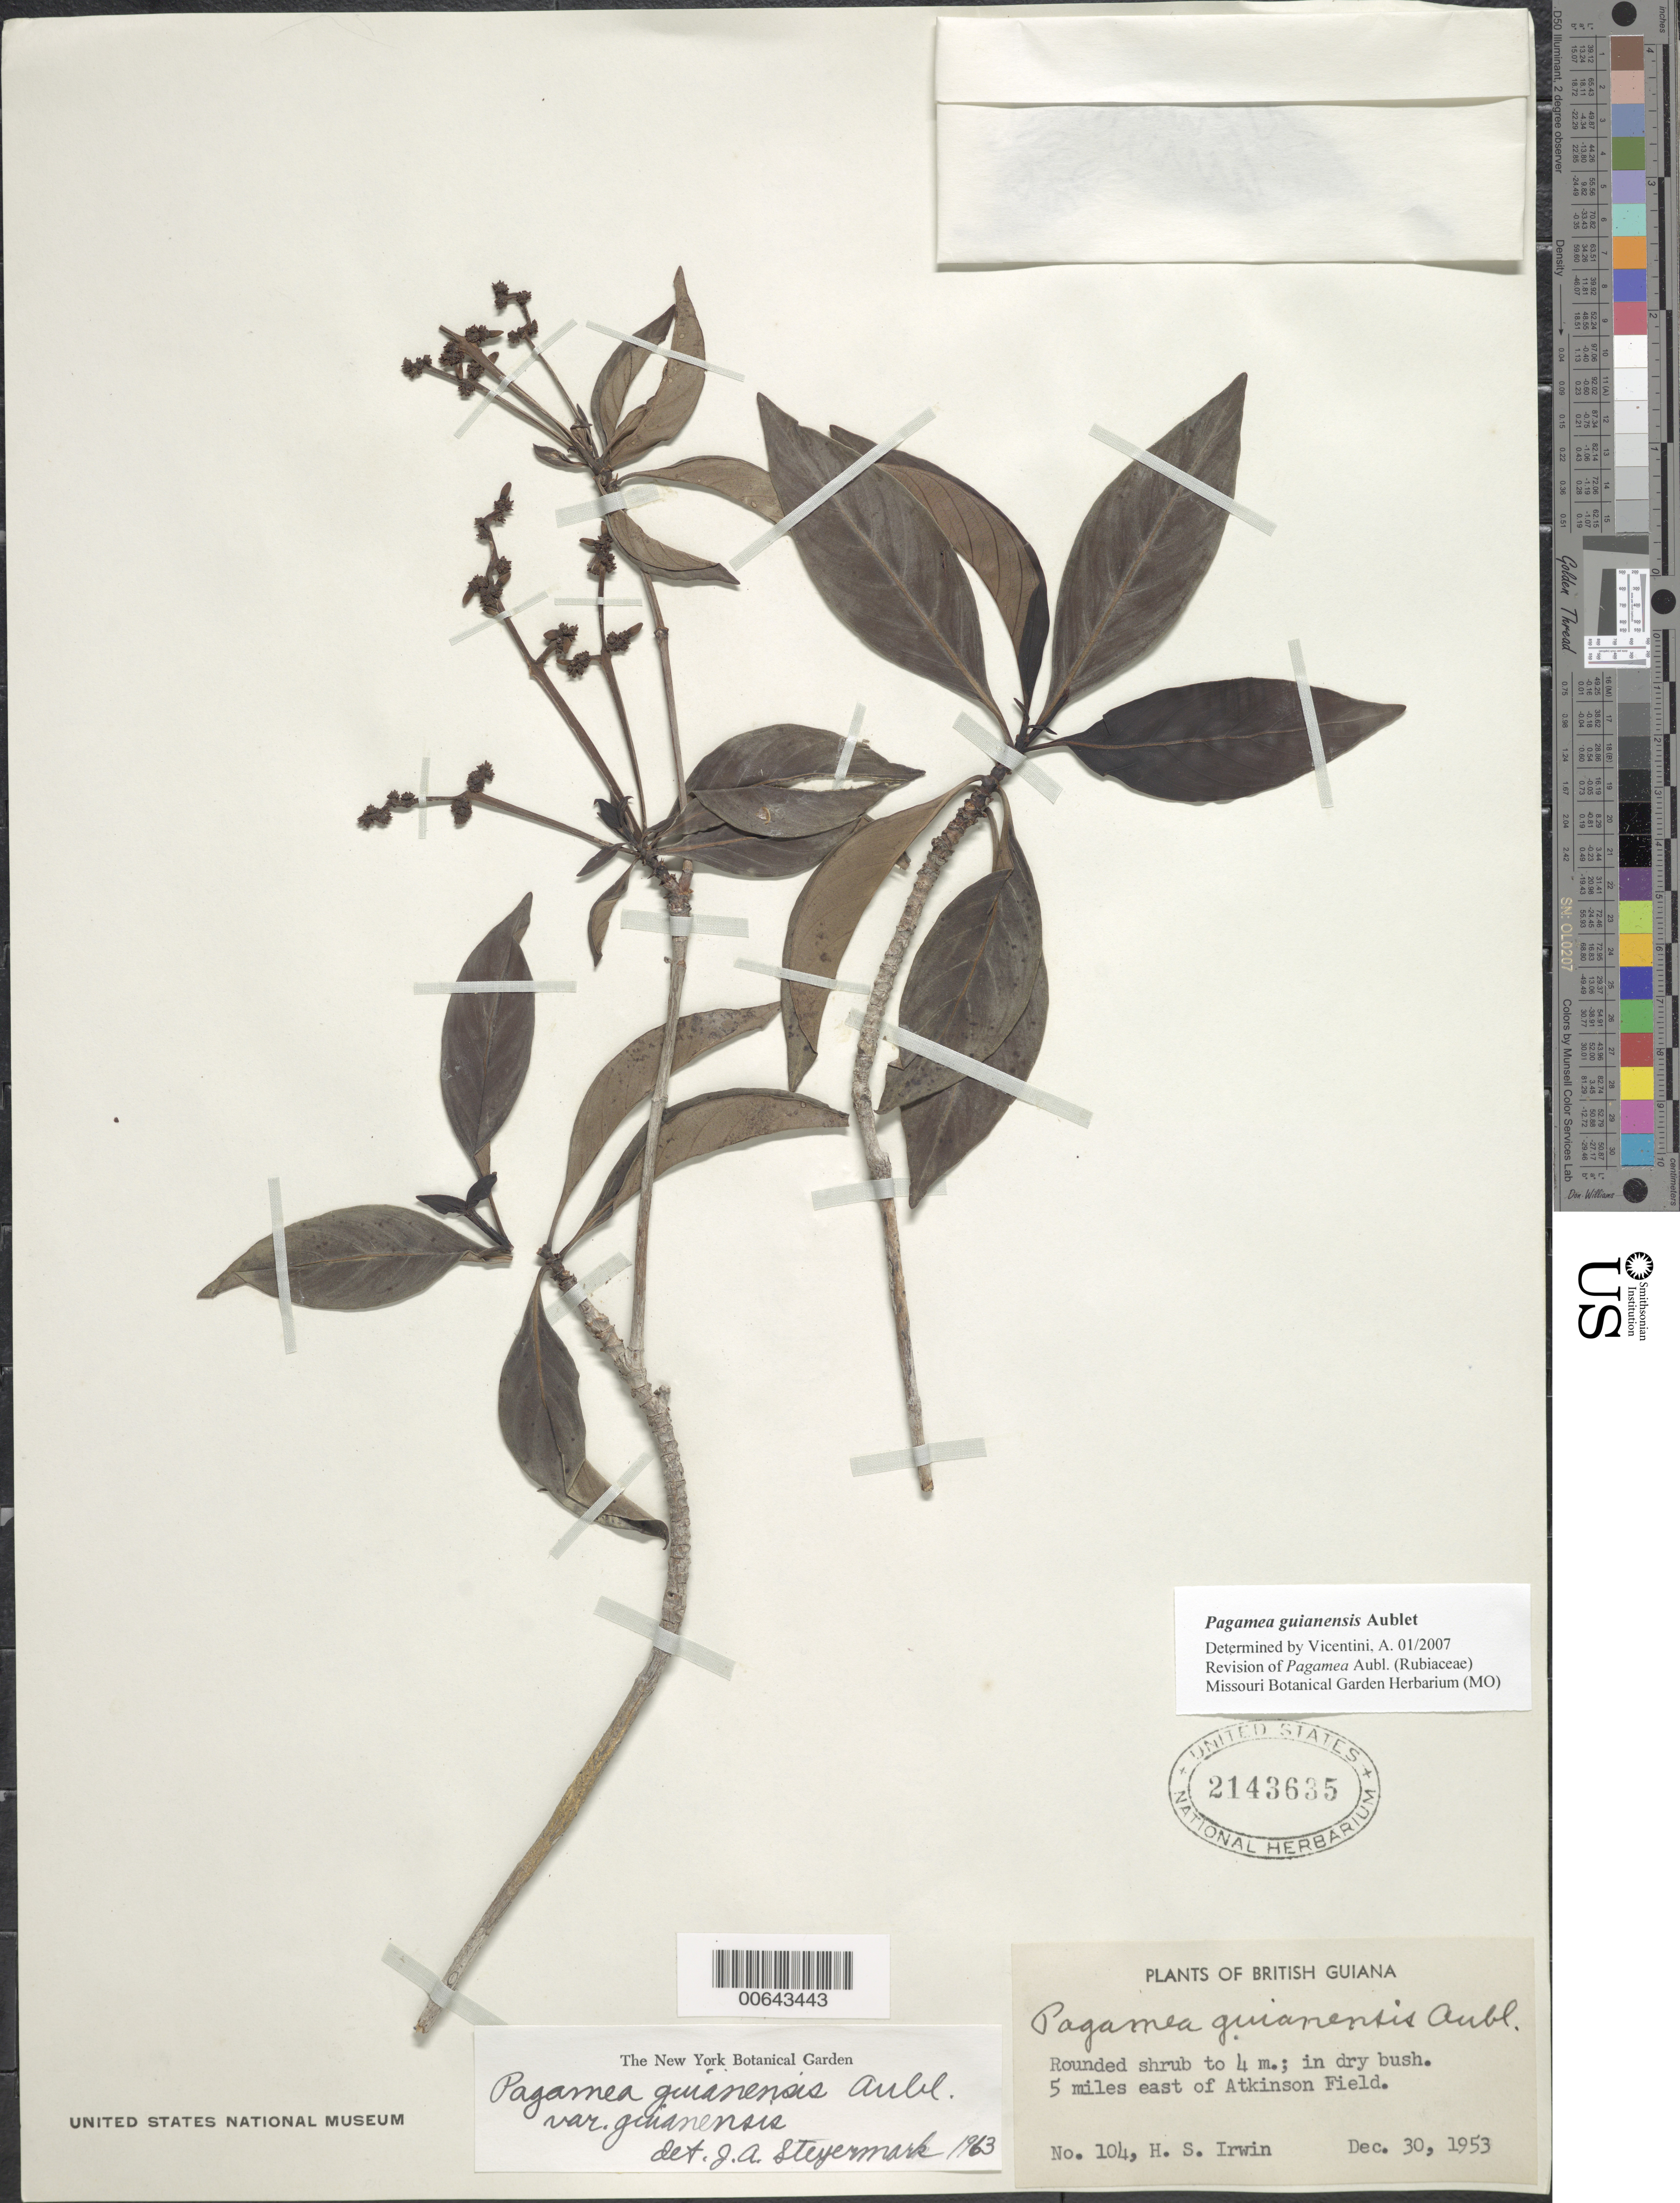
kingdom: Plantae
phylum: Tracheophyta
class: Magnoliopsida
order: Gentianales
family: Rubiaceae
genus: Pagamea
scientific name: Pagamea guianensis var. guianensis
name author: Aubl.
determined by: Steyermark, Julian A., (VEN)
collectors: H. Irwin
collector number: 104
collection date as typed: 30-Dec-53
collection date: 1953-12-30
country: Guyana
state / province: Demerara-Mahaica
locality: Atkinson Field, 5 mi. E of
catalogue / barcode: US 2143635